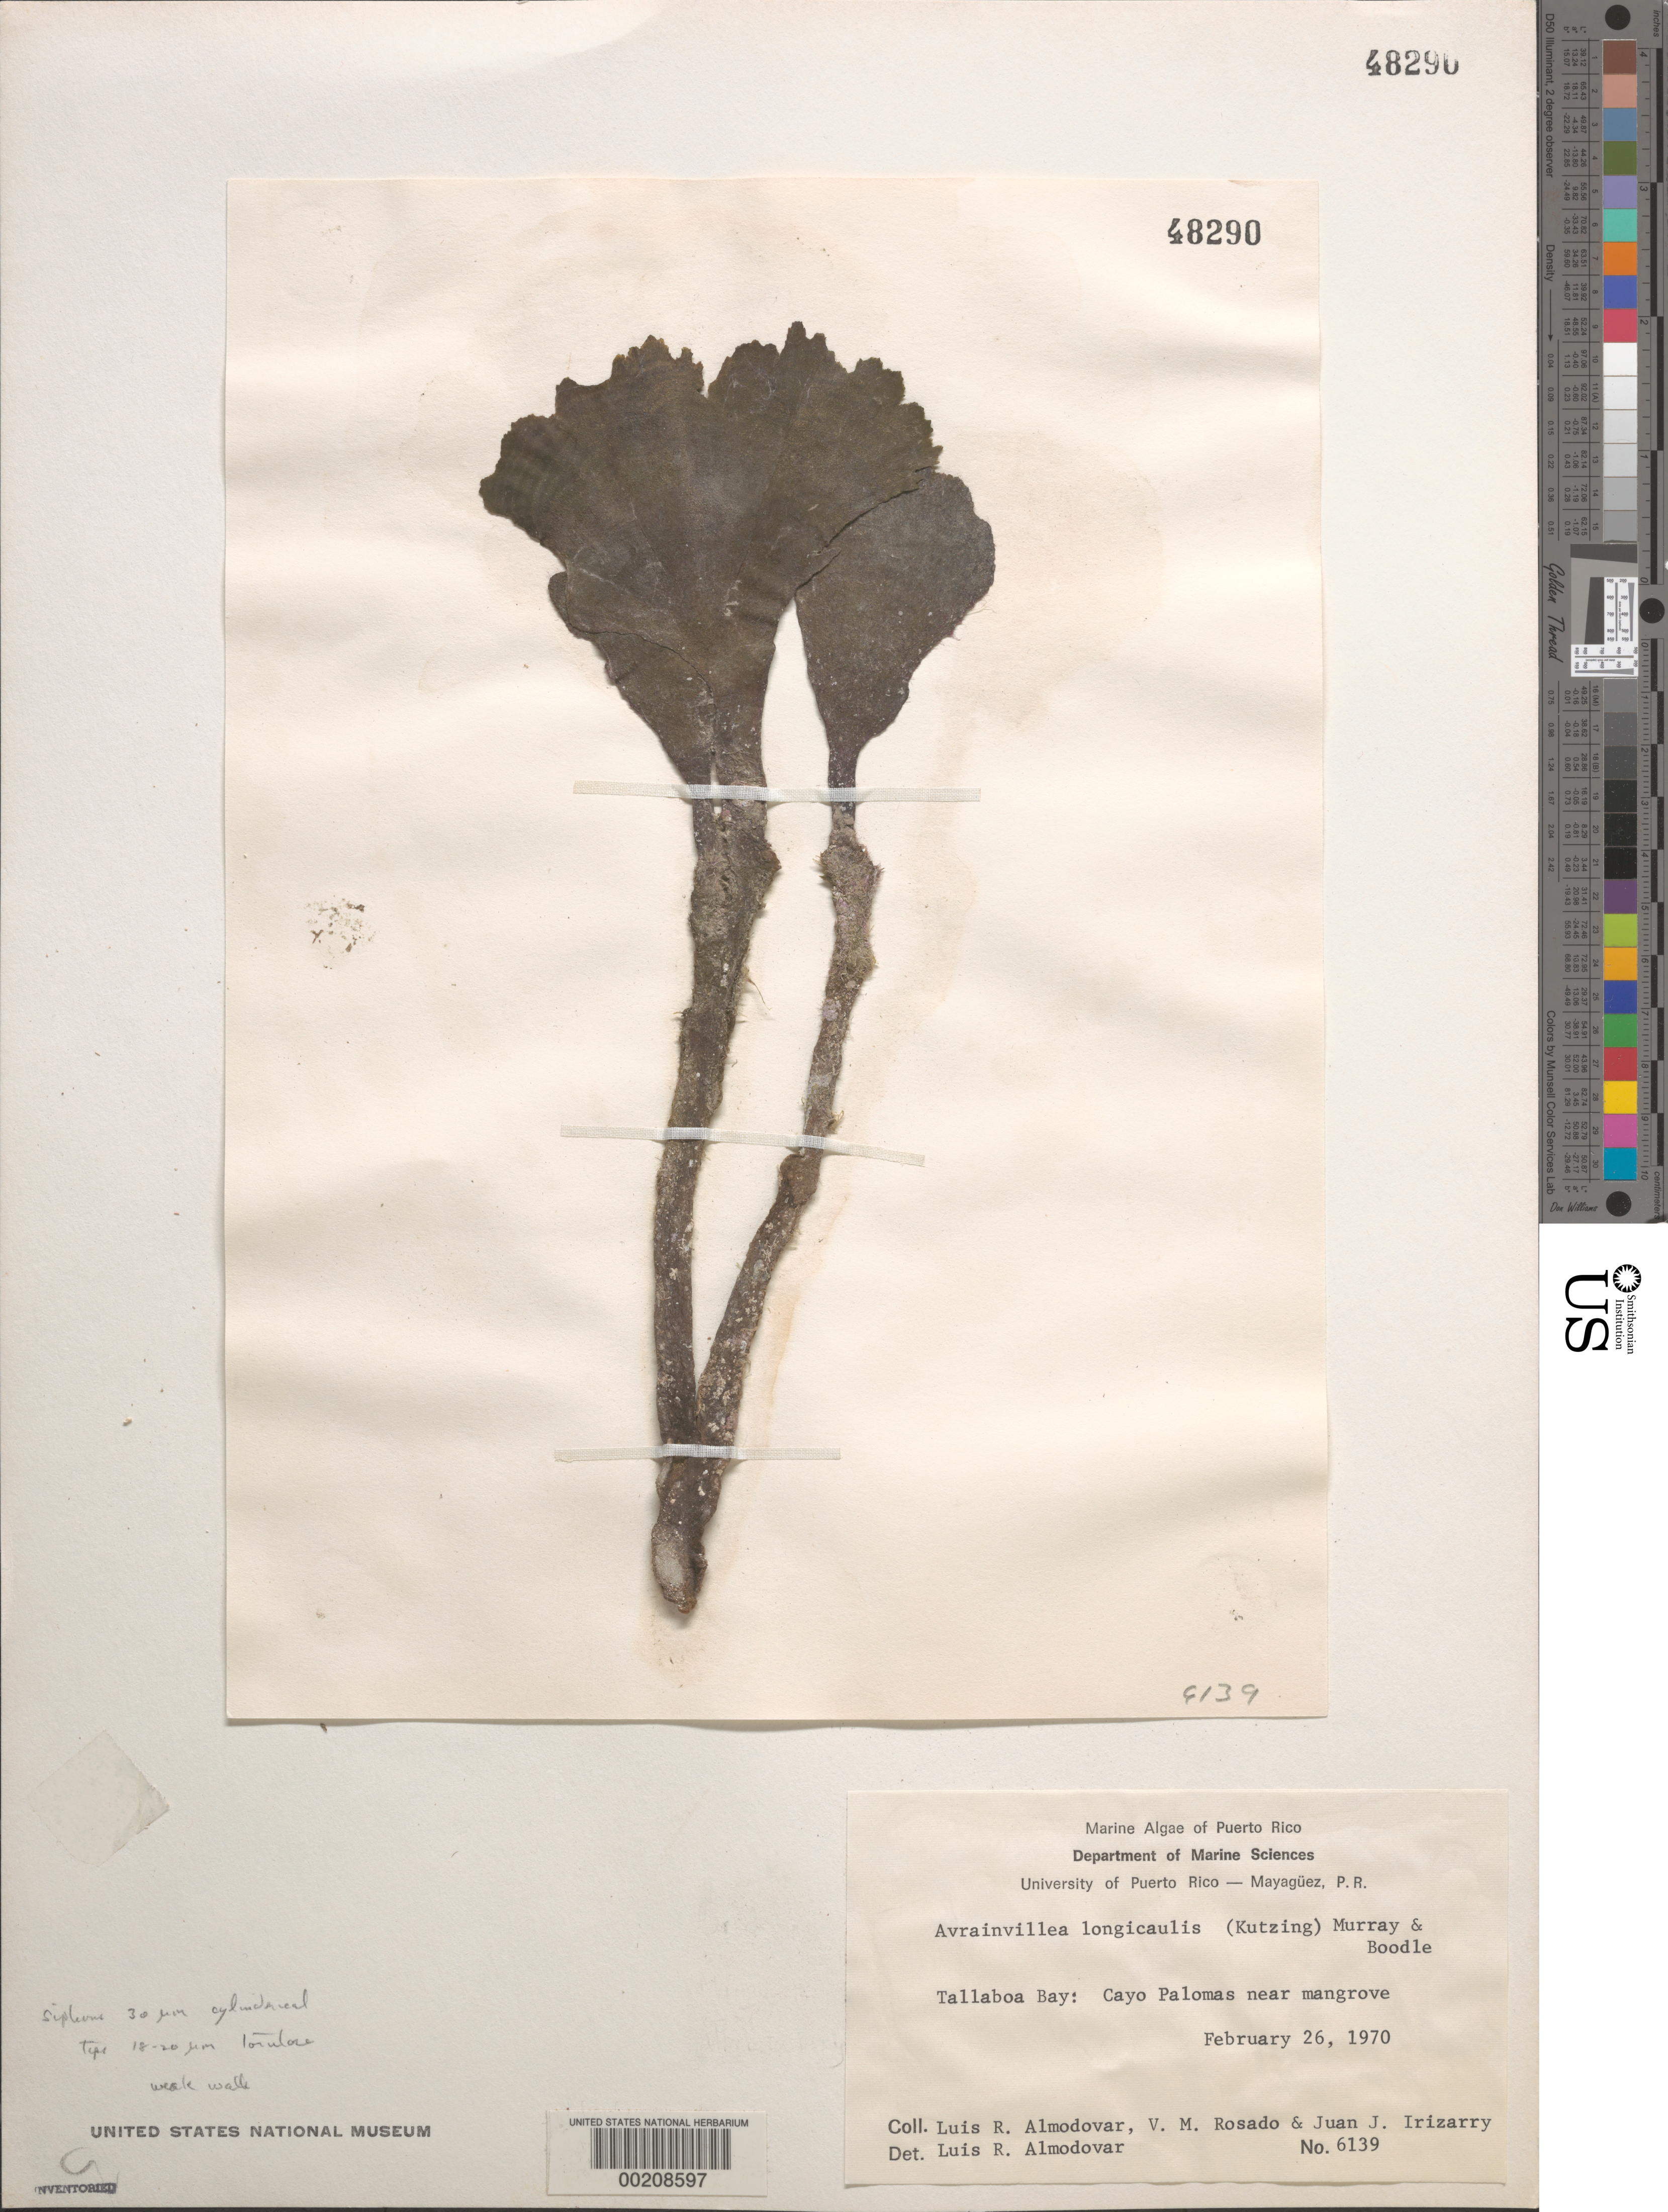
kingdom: Plantae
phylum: Chlorophyta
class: Ulvophyceae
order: Bryopsidales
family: Dichotomosiphonaceae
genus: Avrainvillea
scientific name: Avrainvillea longicaulis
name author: (Kütz.) G. Murray & Boodle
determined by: Almodovar, L. R.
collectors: L. Almodovar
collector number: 6139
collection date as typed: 26 Feb 1970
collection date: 1970-02-26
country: Puerto Rico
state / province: Mayaguez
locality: Tallaboa Bay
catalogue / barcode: US 48290